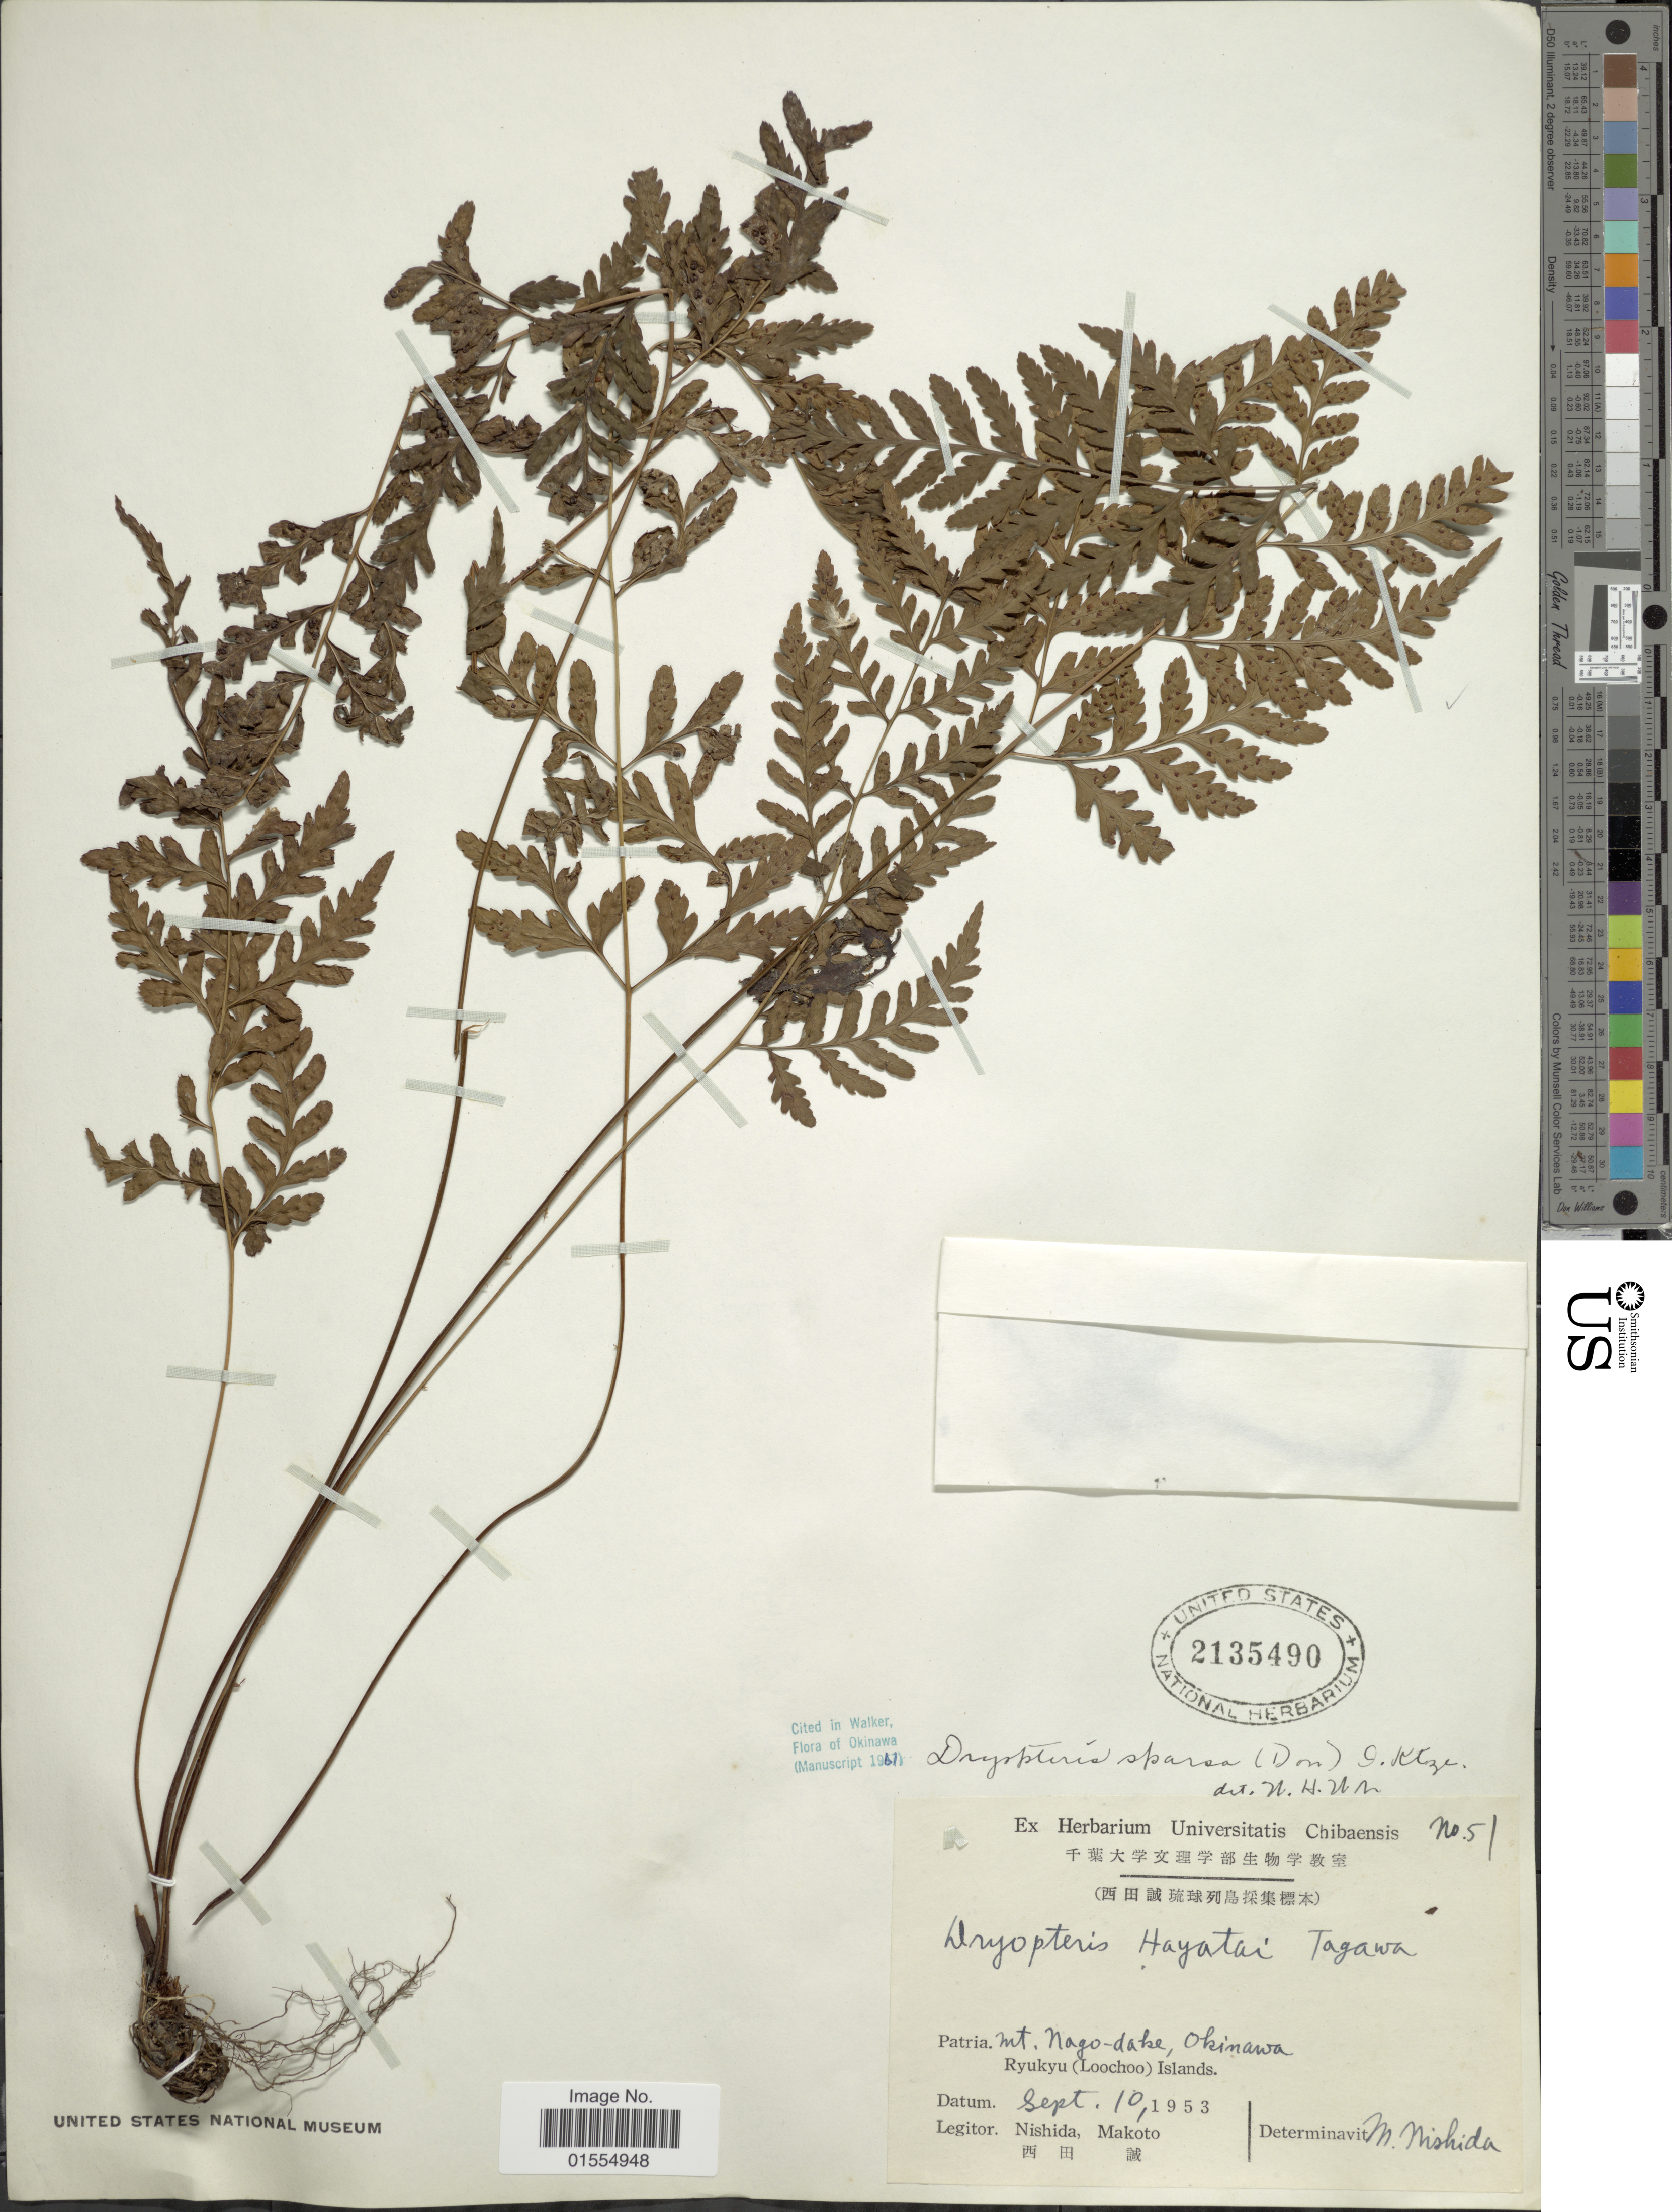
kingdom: Plantae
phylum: Tracheophyta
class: Polypodiopsida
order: Polypodiales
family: Dryopteridaceae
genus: Dryopteris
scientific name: Dryopteris sparsa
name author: (D. Don) Kuntze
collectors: M. Nishida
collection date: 1953-09-10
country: Japan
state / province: Okinawa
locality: Mt. Nago-dake, Okinawa, Ryukyu (Loochoo) Islands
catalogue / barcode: US 2135490